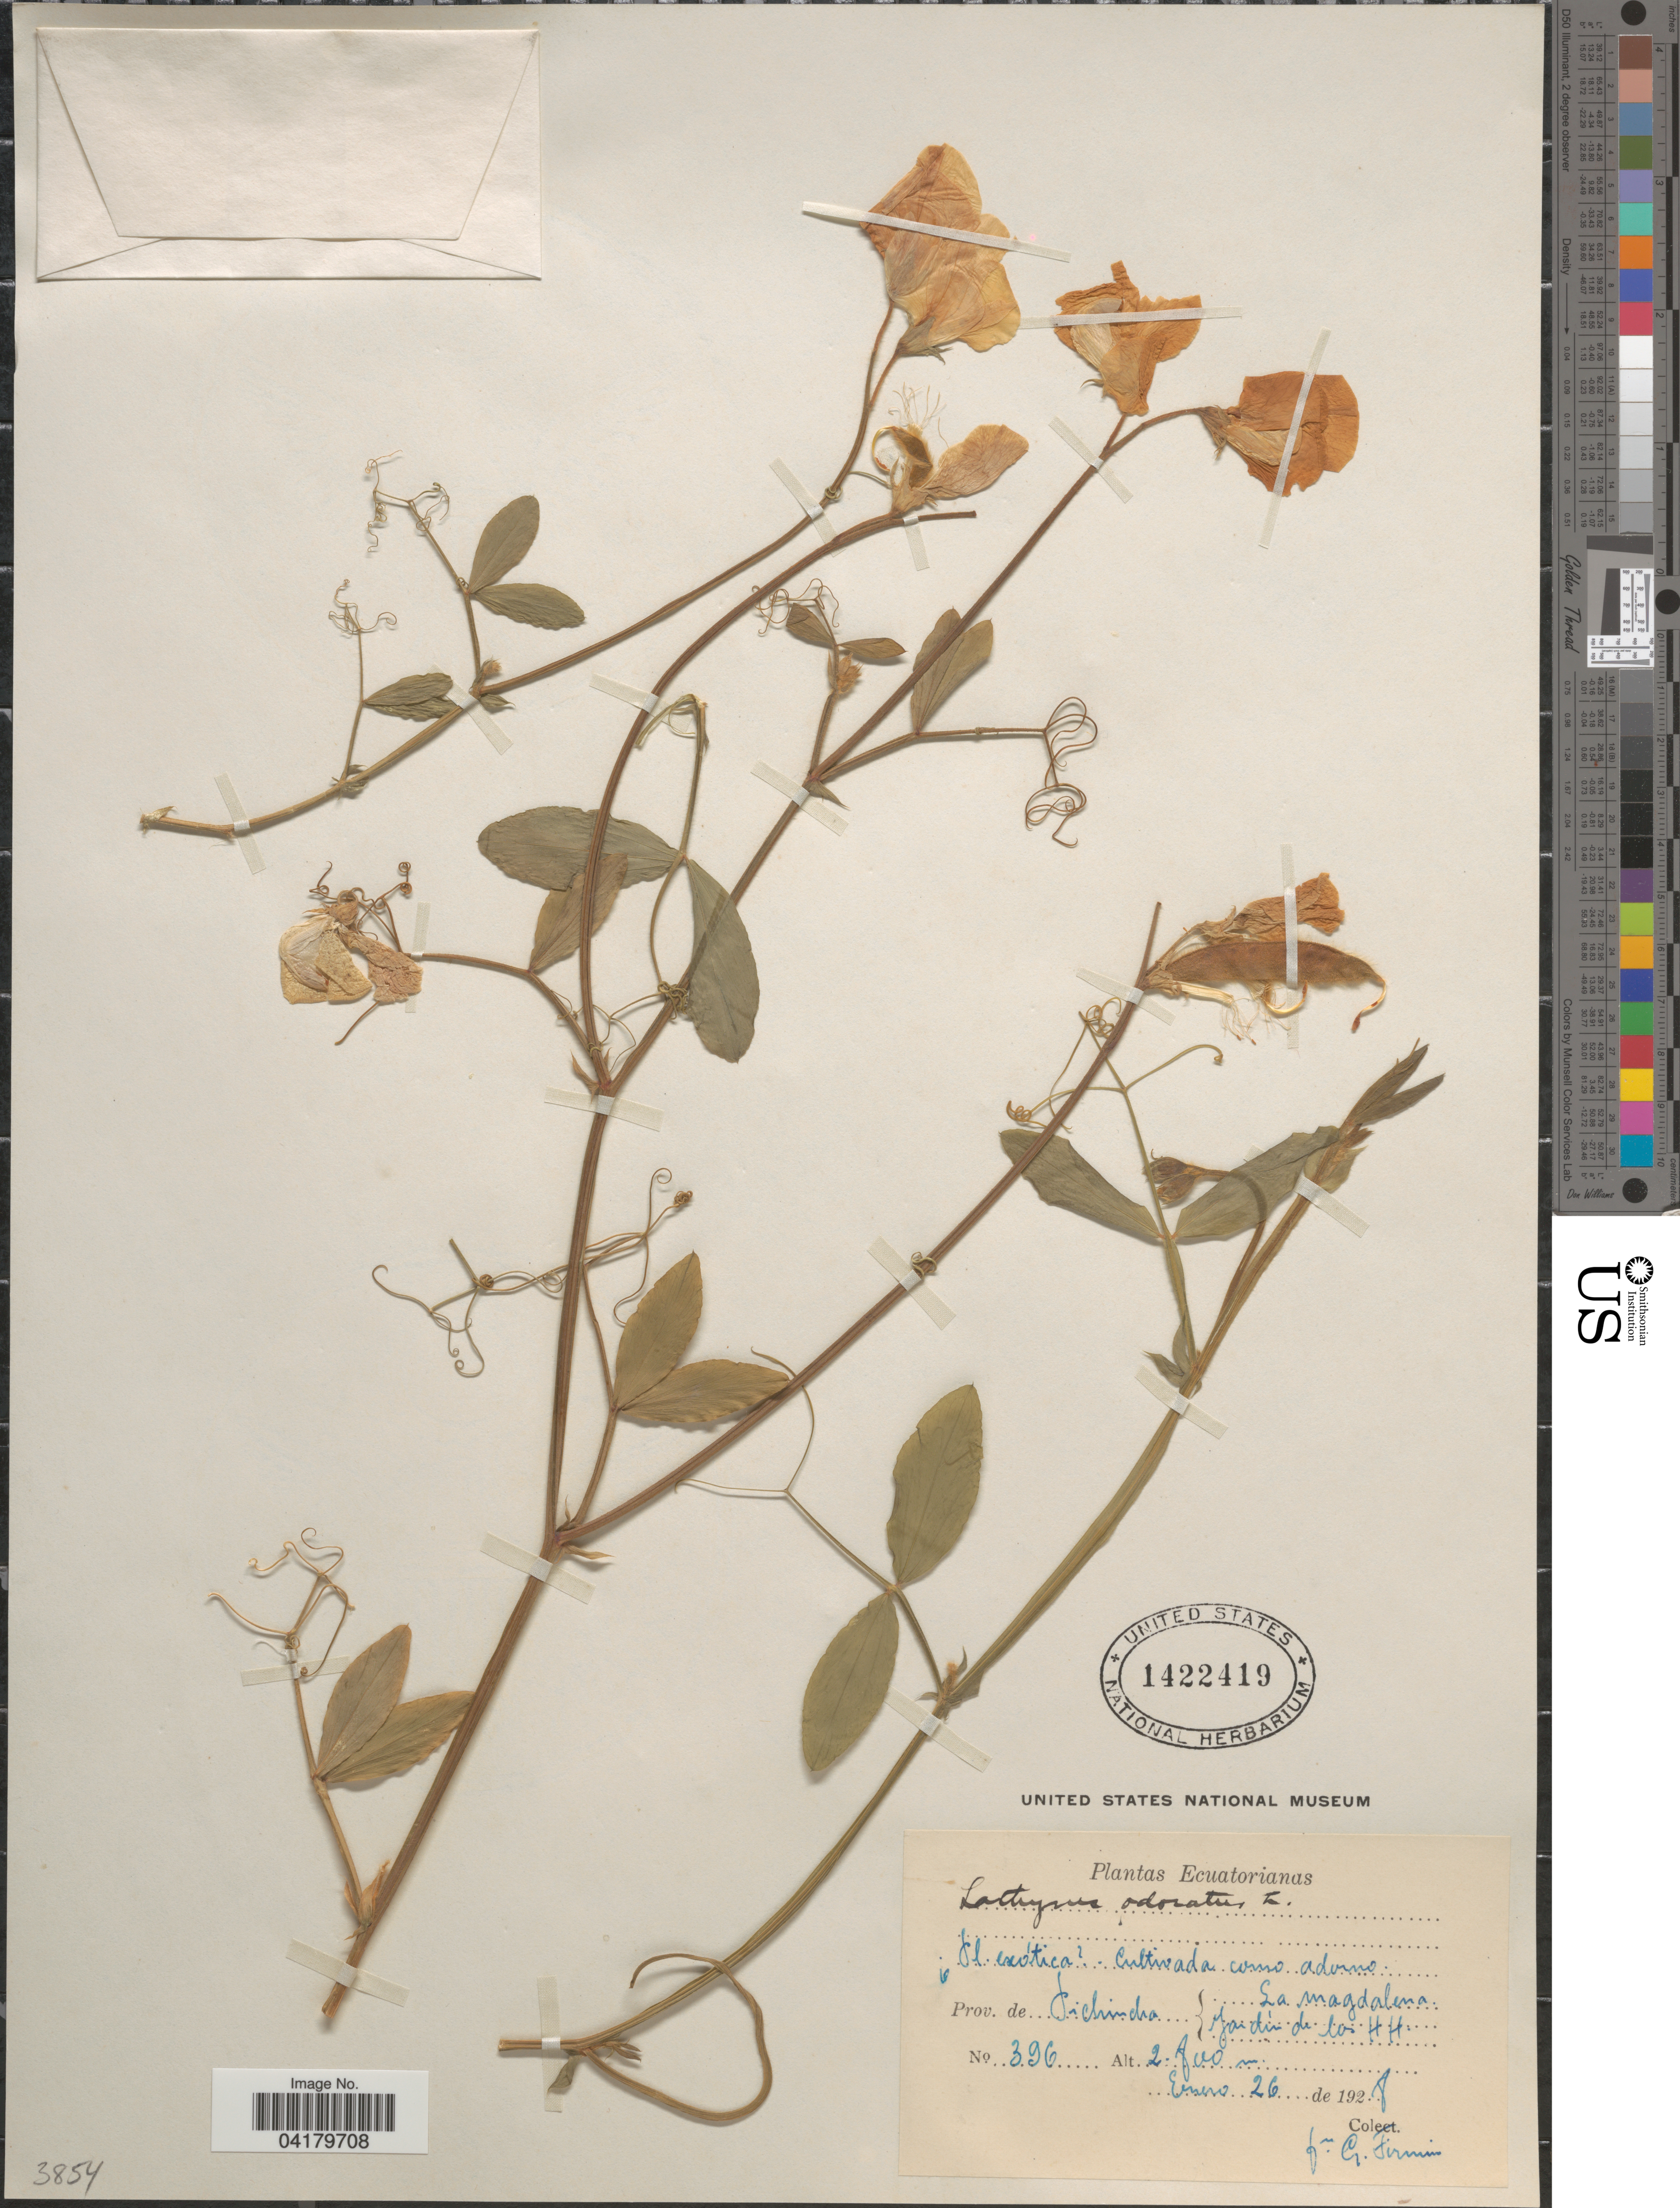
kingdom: Plantae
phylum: Tracheophyta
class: Magnoliopsida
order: Fabales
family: Fabaceae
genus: Lathyrus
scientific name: Lathyrus odoratus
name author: L.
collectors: F. Firmin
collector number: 396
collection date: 1928-01-26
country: Ecuador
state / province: Pichincha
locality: Ecuatorianas. La Magdalena. Jardin de los HH.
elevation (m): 2800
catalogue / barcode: US 1422419